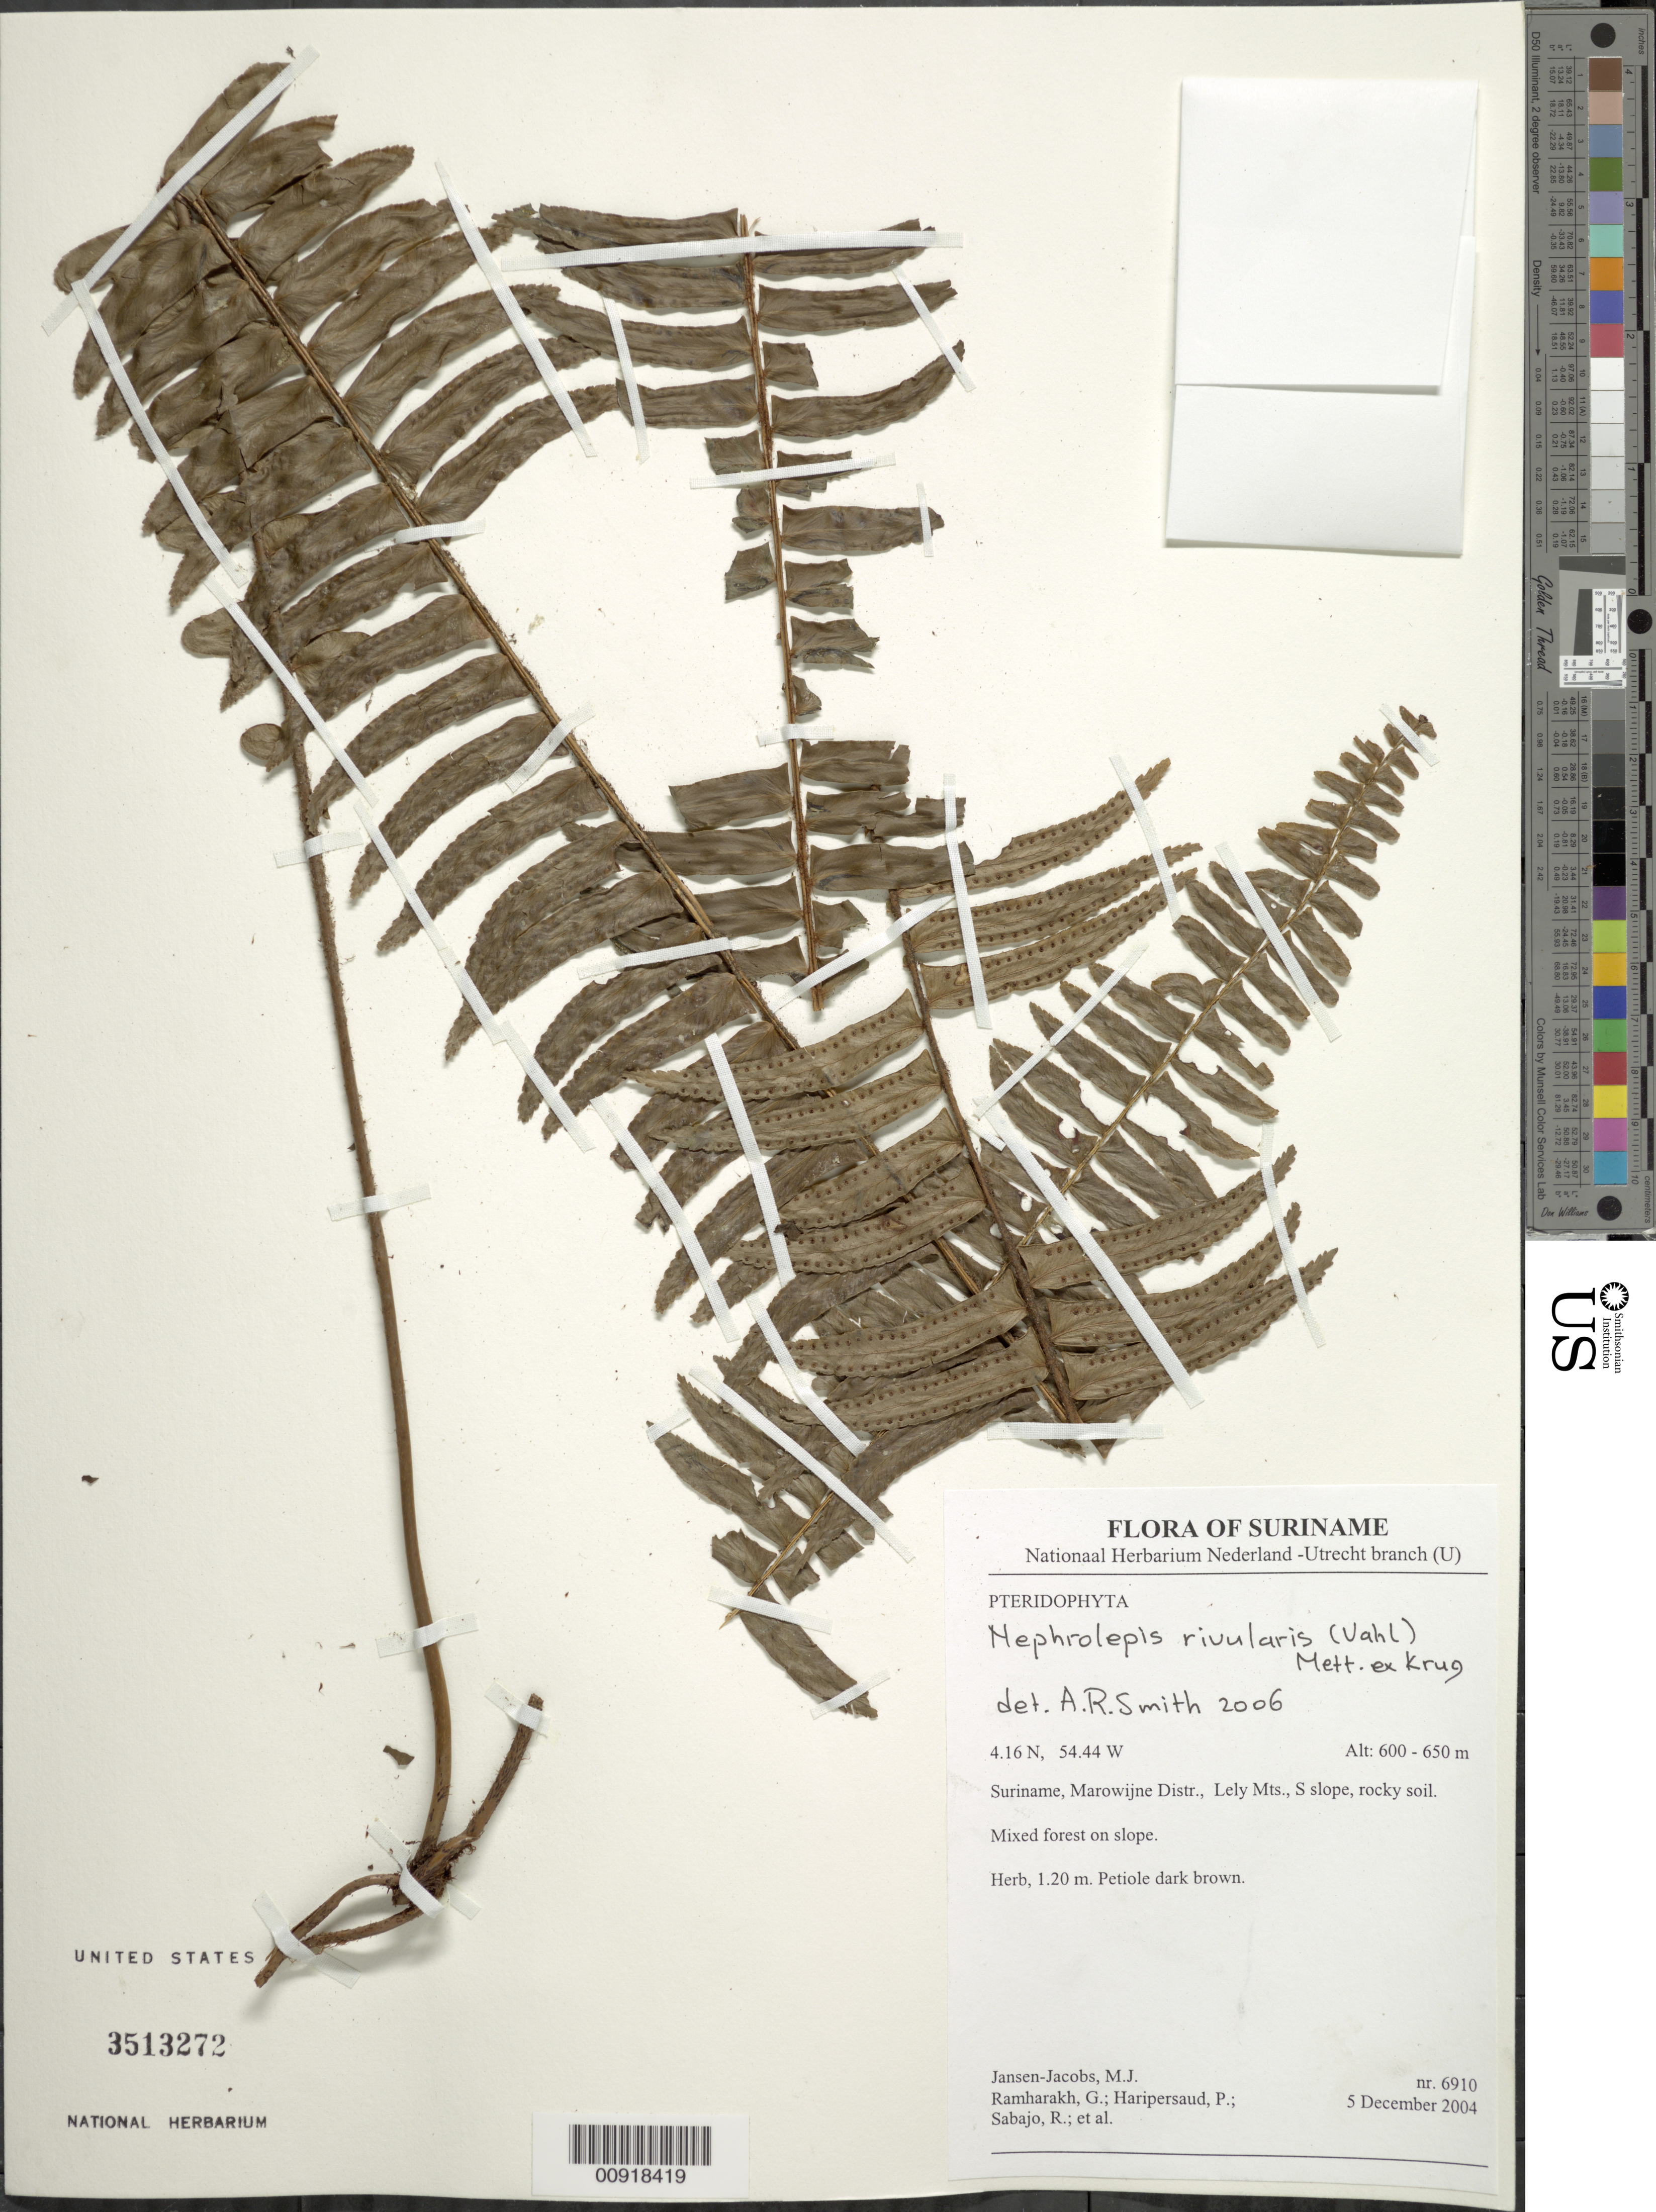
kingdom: Plantae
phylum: Tracheophyta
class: Polypodiopsida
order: Polypodiales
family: Nephrolepidaceae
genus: Nephrolepis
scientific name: Nephrolepis rivularis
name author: (Vahl) Mett. ex Krug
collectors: J. Crane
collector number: K-74-44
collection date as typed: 16 Mar 1974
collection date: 1974-03-16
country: United States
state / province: Florida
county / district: Monroe County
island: Key Vaca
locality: Marathon, airport lagoon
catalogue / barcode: US 18825